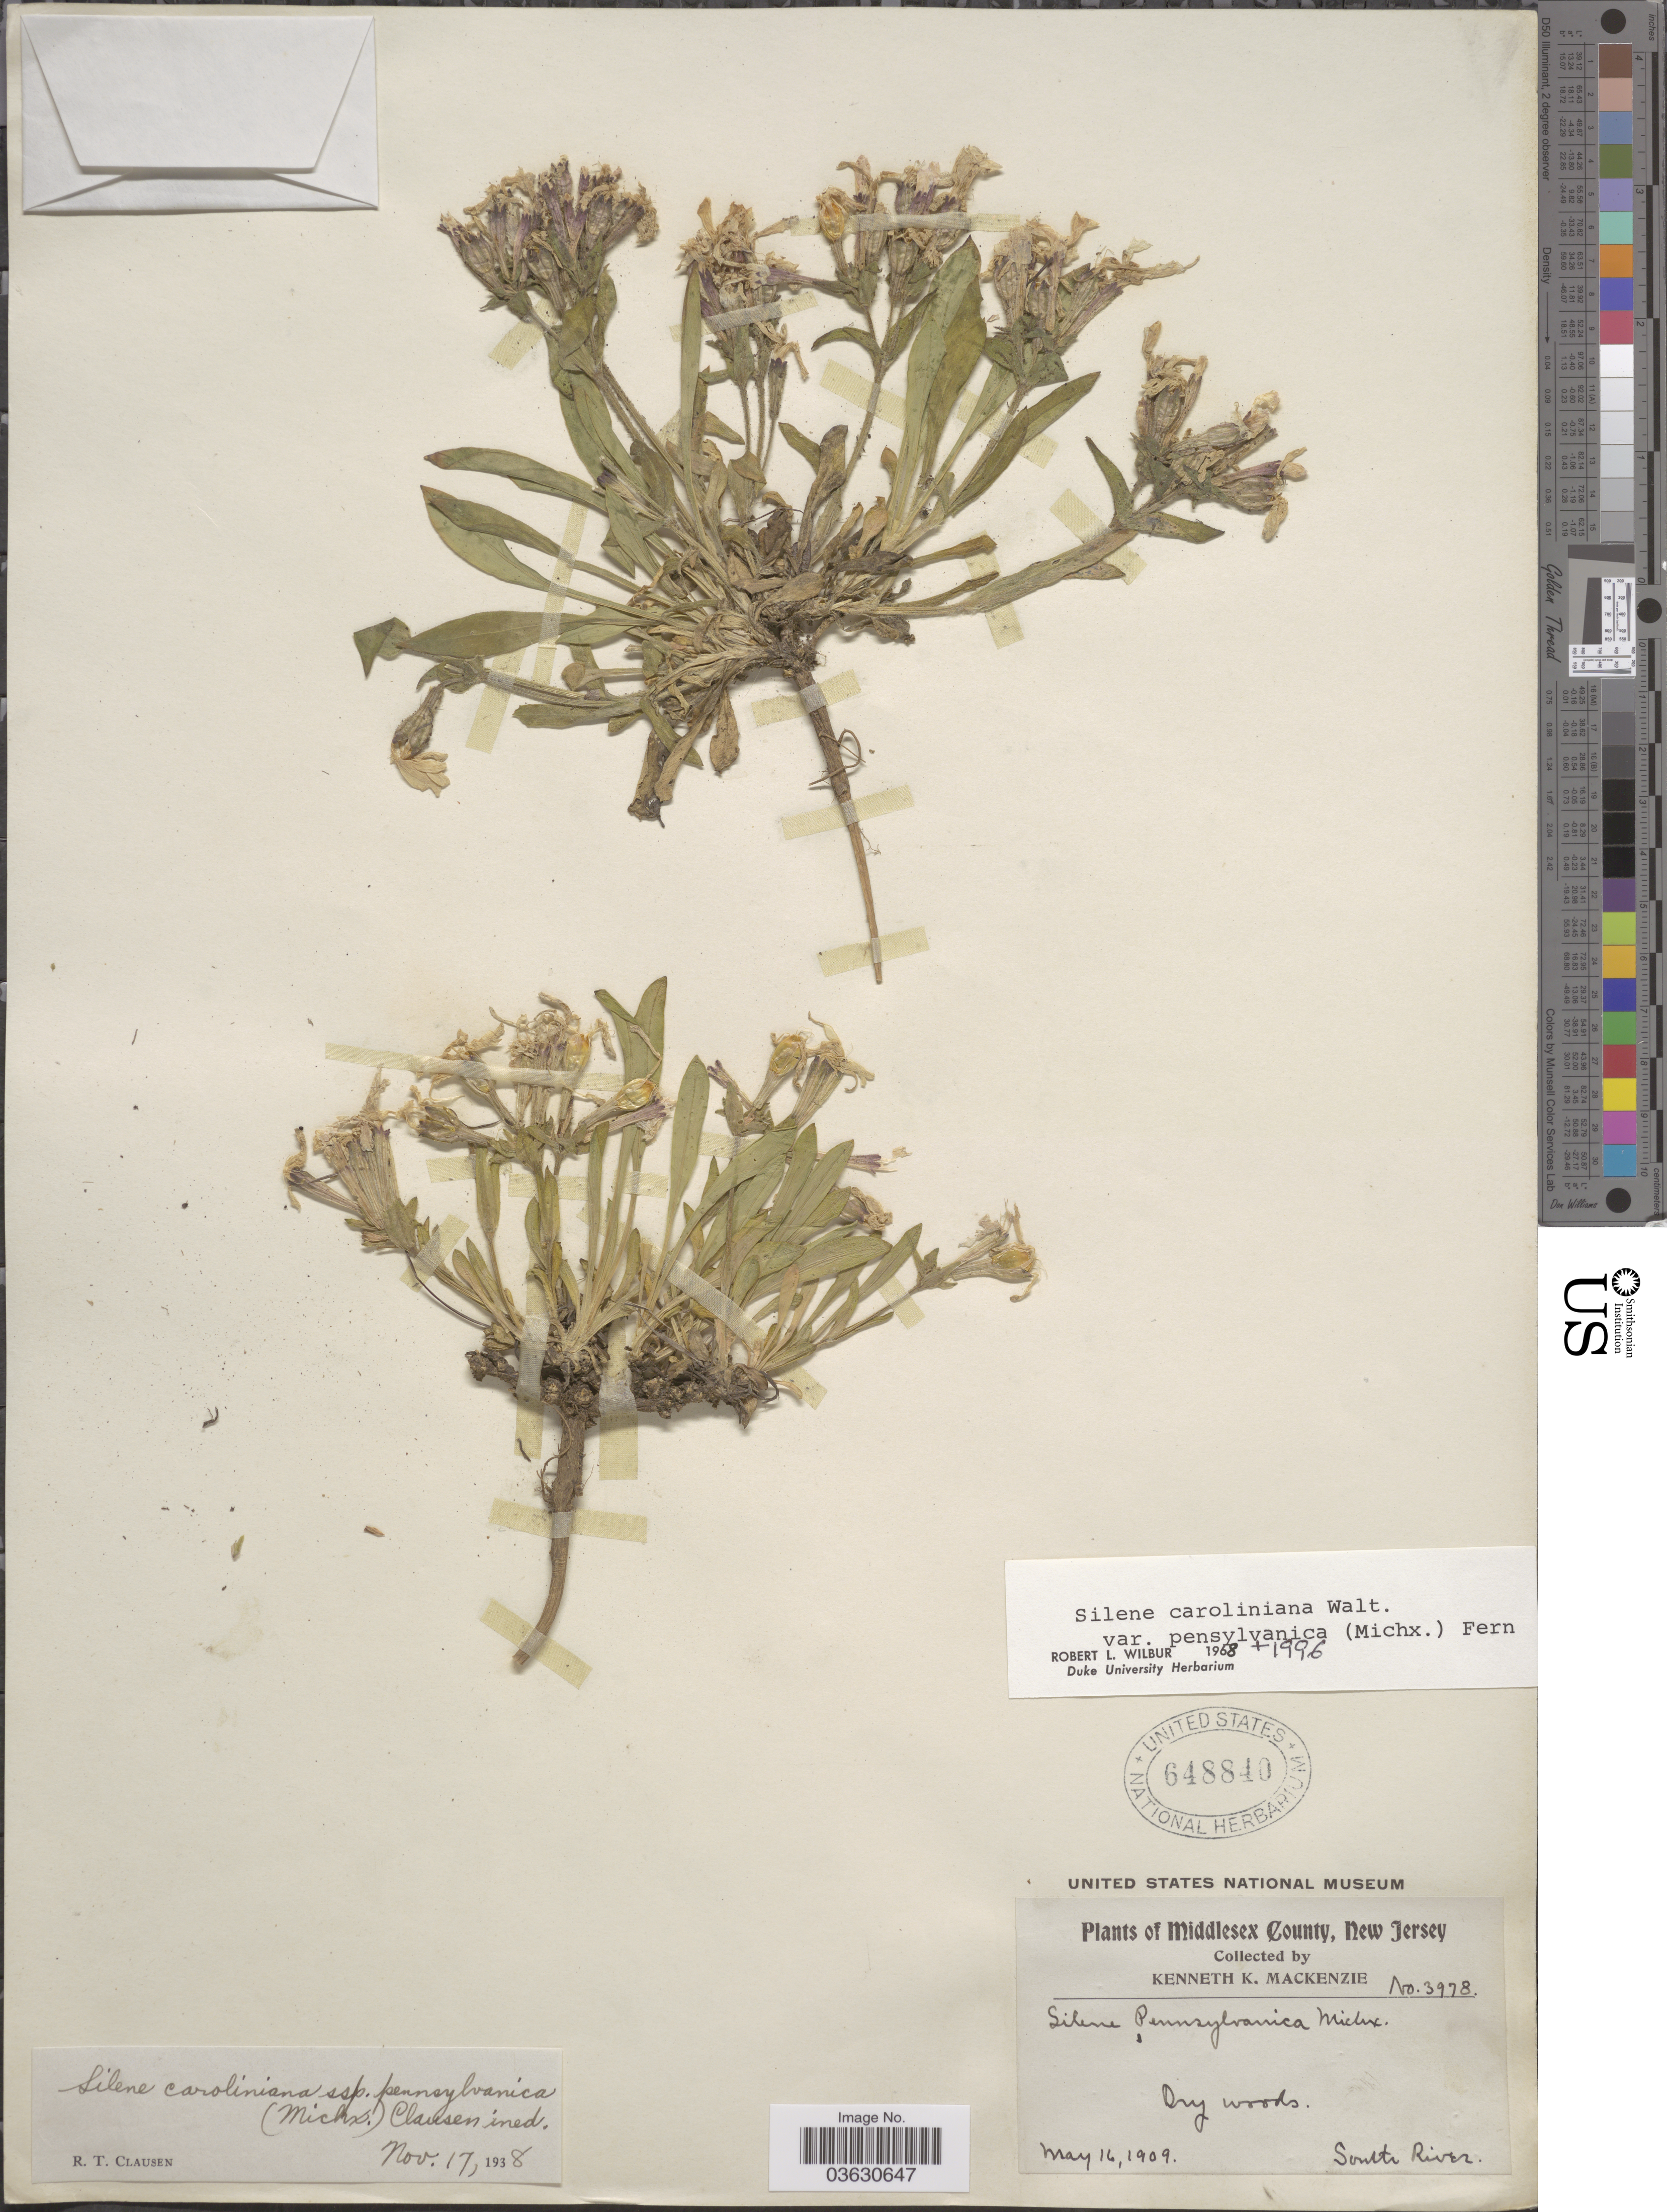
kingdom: Plantae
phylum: Tracheophyta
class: Magnoliopsida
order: Caryophyllales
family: Caryophyllaceae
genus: Silene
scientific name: Silene caroliniana var. pensylvanica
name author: (Michx.) Fernald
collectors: K. K. Mackenzie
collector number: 3978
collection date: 1909-05-16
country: United States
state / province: New Jersey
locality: Middlesex County. Dry woods, South River.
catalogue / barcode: US 648840